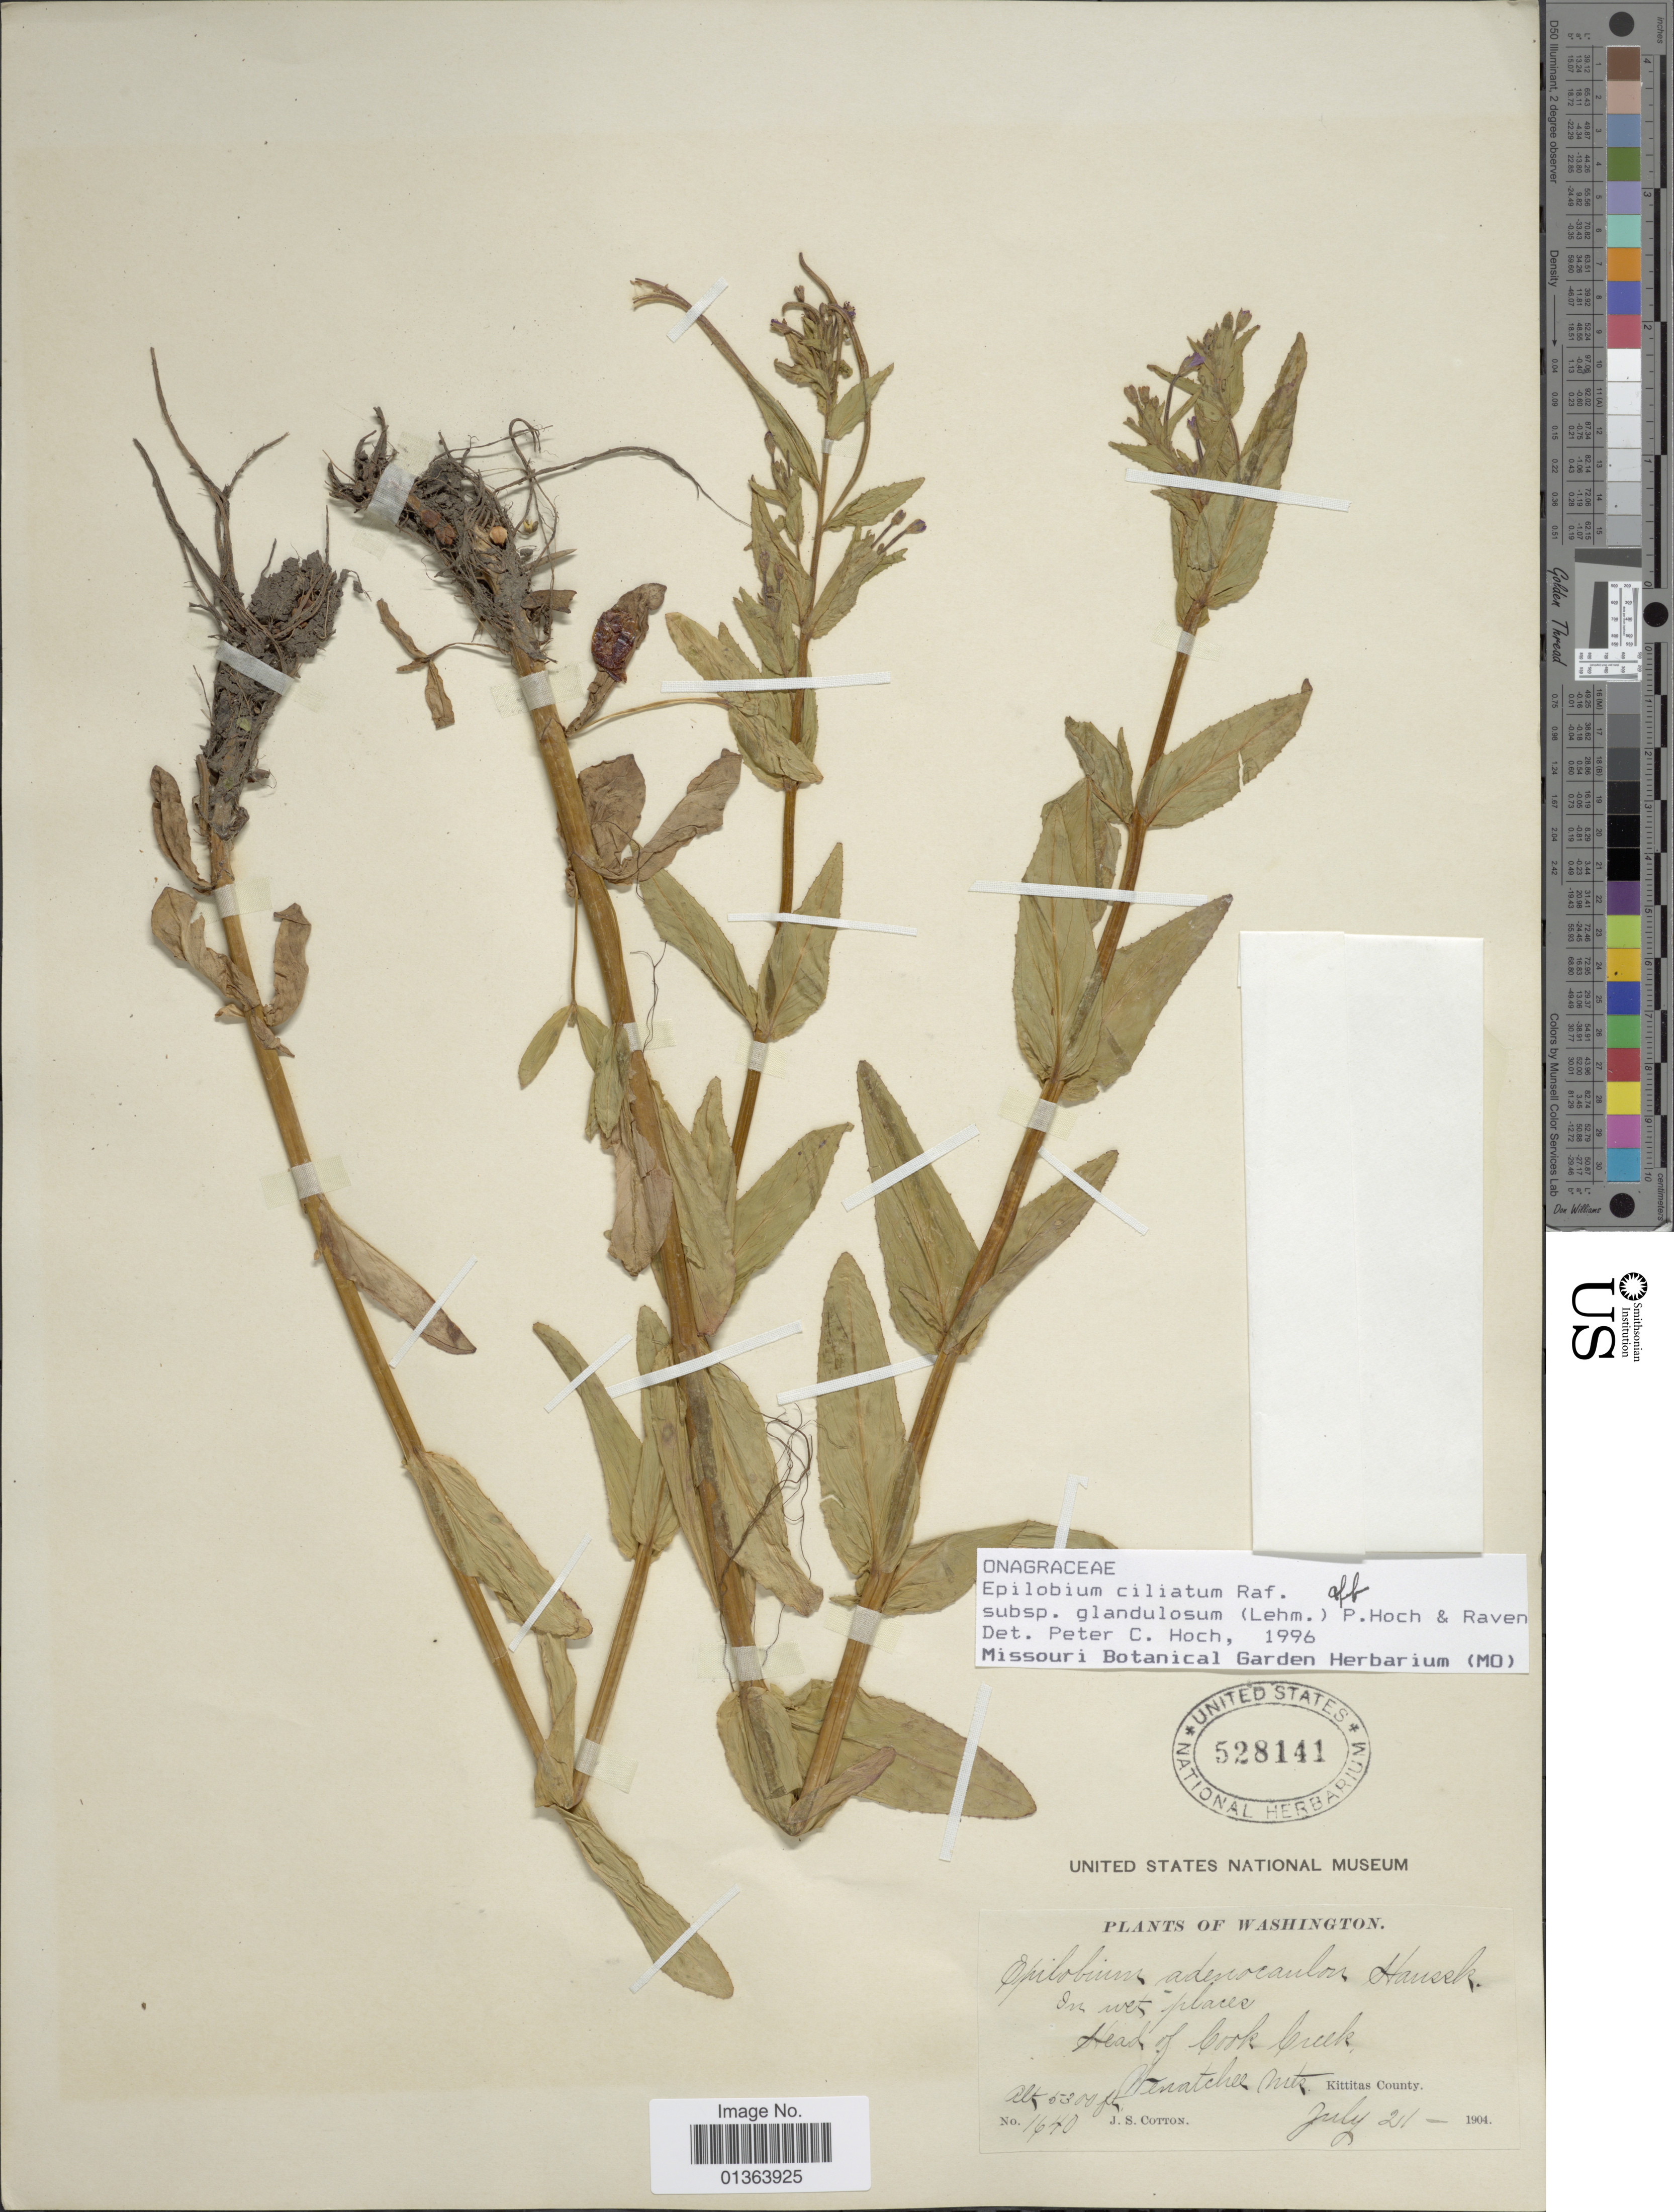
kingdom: Plantae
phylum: Tracheophyta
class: Magnoliopsida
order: Myrtales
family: Onagraceae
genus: Epilobium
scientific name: Epilobium ciliatum subsp. glandulosum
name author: (Lehm.) Hoch & P.H. Raven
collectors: J. S. Cotton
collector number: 1640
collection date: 1904-07-21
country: United States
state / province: Washington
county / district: Kittitas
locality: Head of Cook Creek. Wenatchee Mts., Kittitas County.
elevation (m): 1615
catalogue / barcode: US 528141